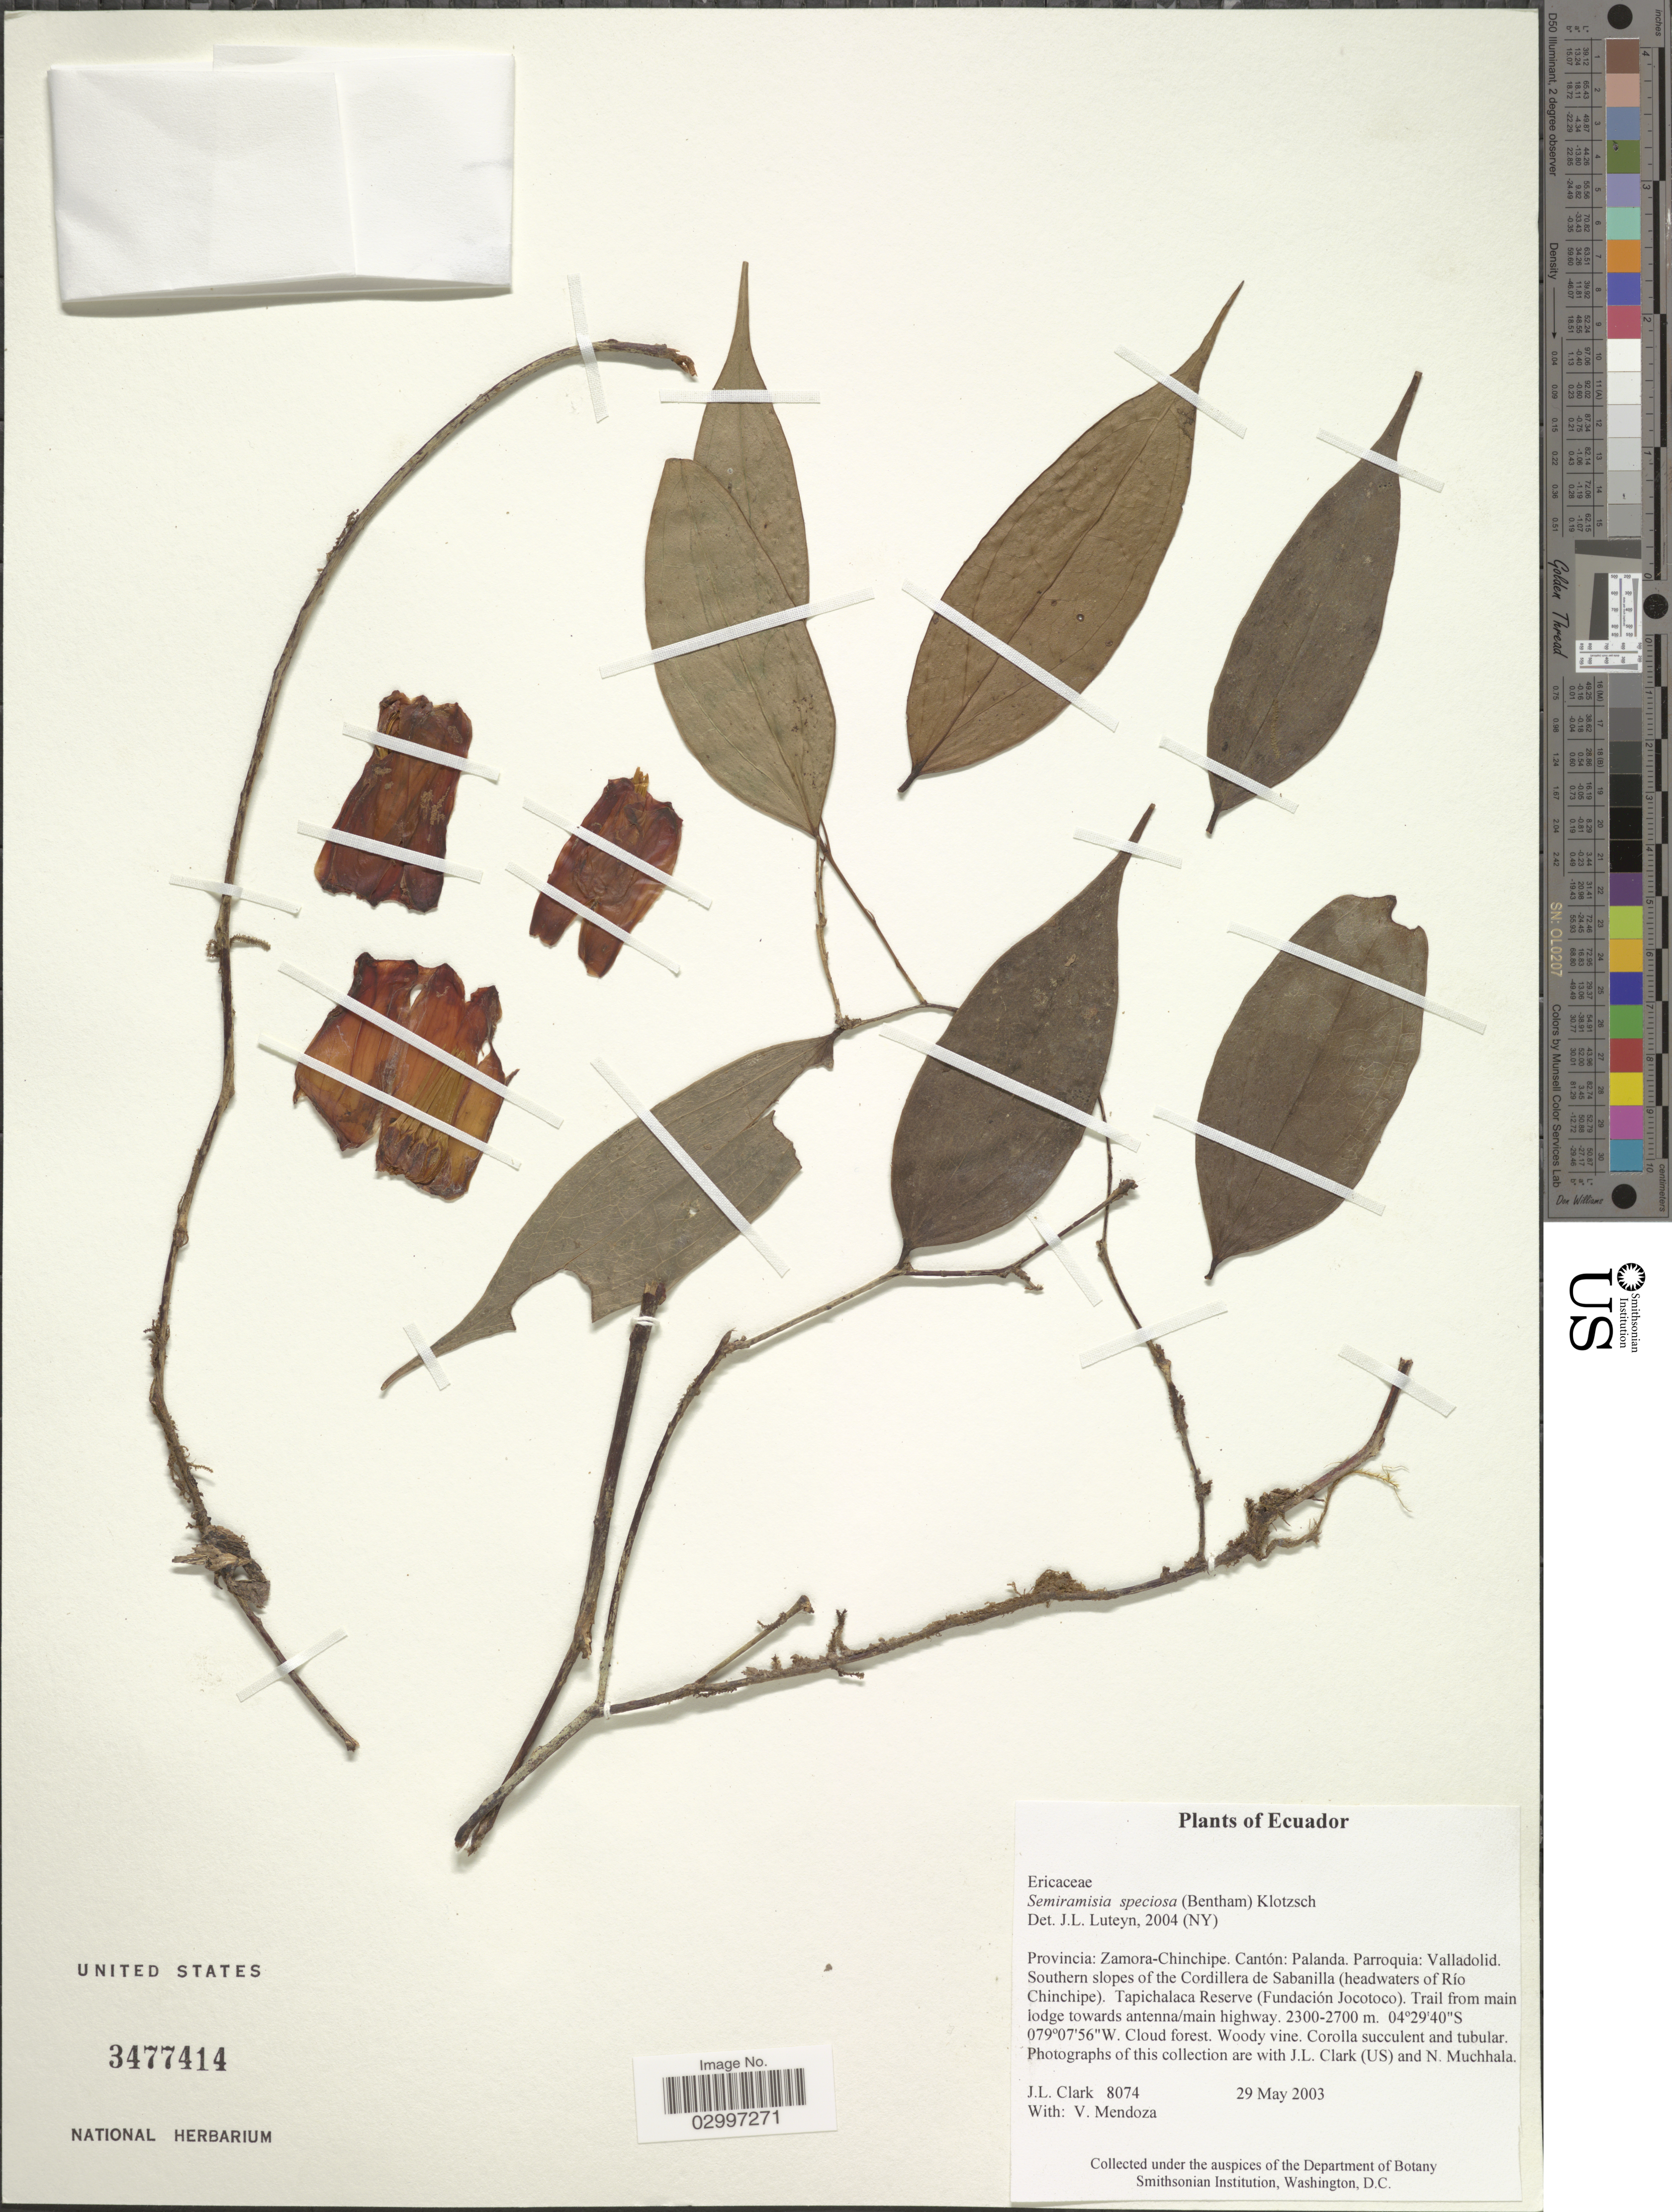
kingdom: Plantae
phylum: Tracheophyta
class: Magnoliopsida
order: Ericales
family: Ericaceae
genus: Semiramisia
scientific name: Semiramisia speciosa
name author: (Benth.) Klotzsch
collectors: J. L. Clark & V. Mendoza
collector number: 8074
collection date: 2003-05-29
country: Ecuador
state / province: Zamora-Chinchipe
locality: Cantón: Palanda, Parroquia, Valladolid, Southern slopes of the Cordillera de Sabanilla (headwaters of Río Chinchipe), Tapichalaca Reserve (Fundación Jocotoco).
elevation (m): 2300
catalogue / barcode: US 3477414